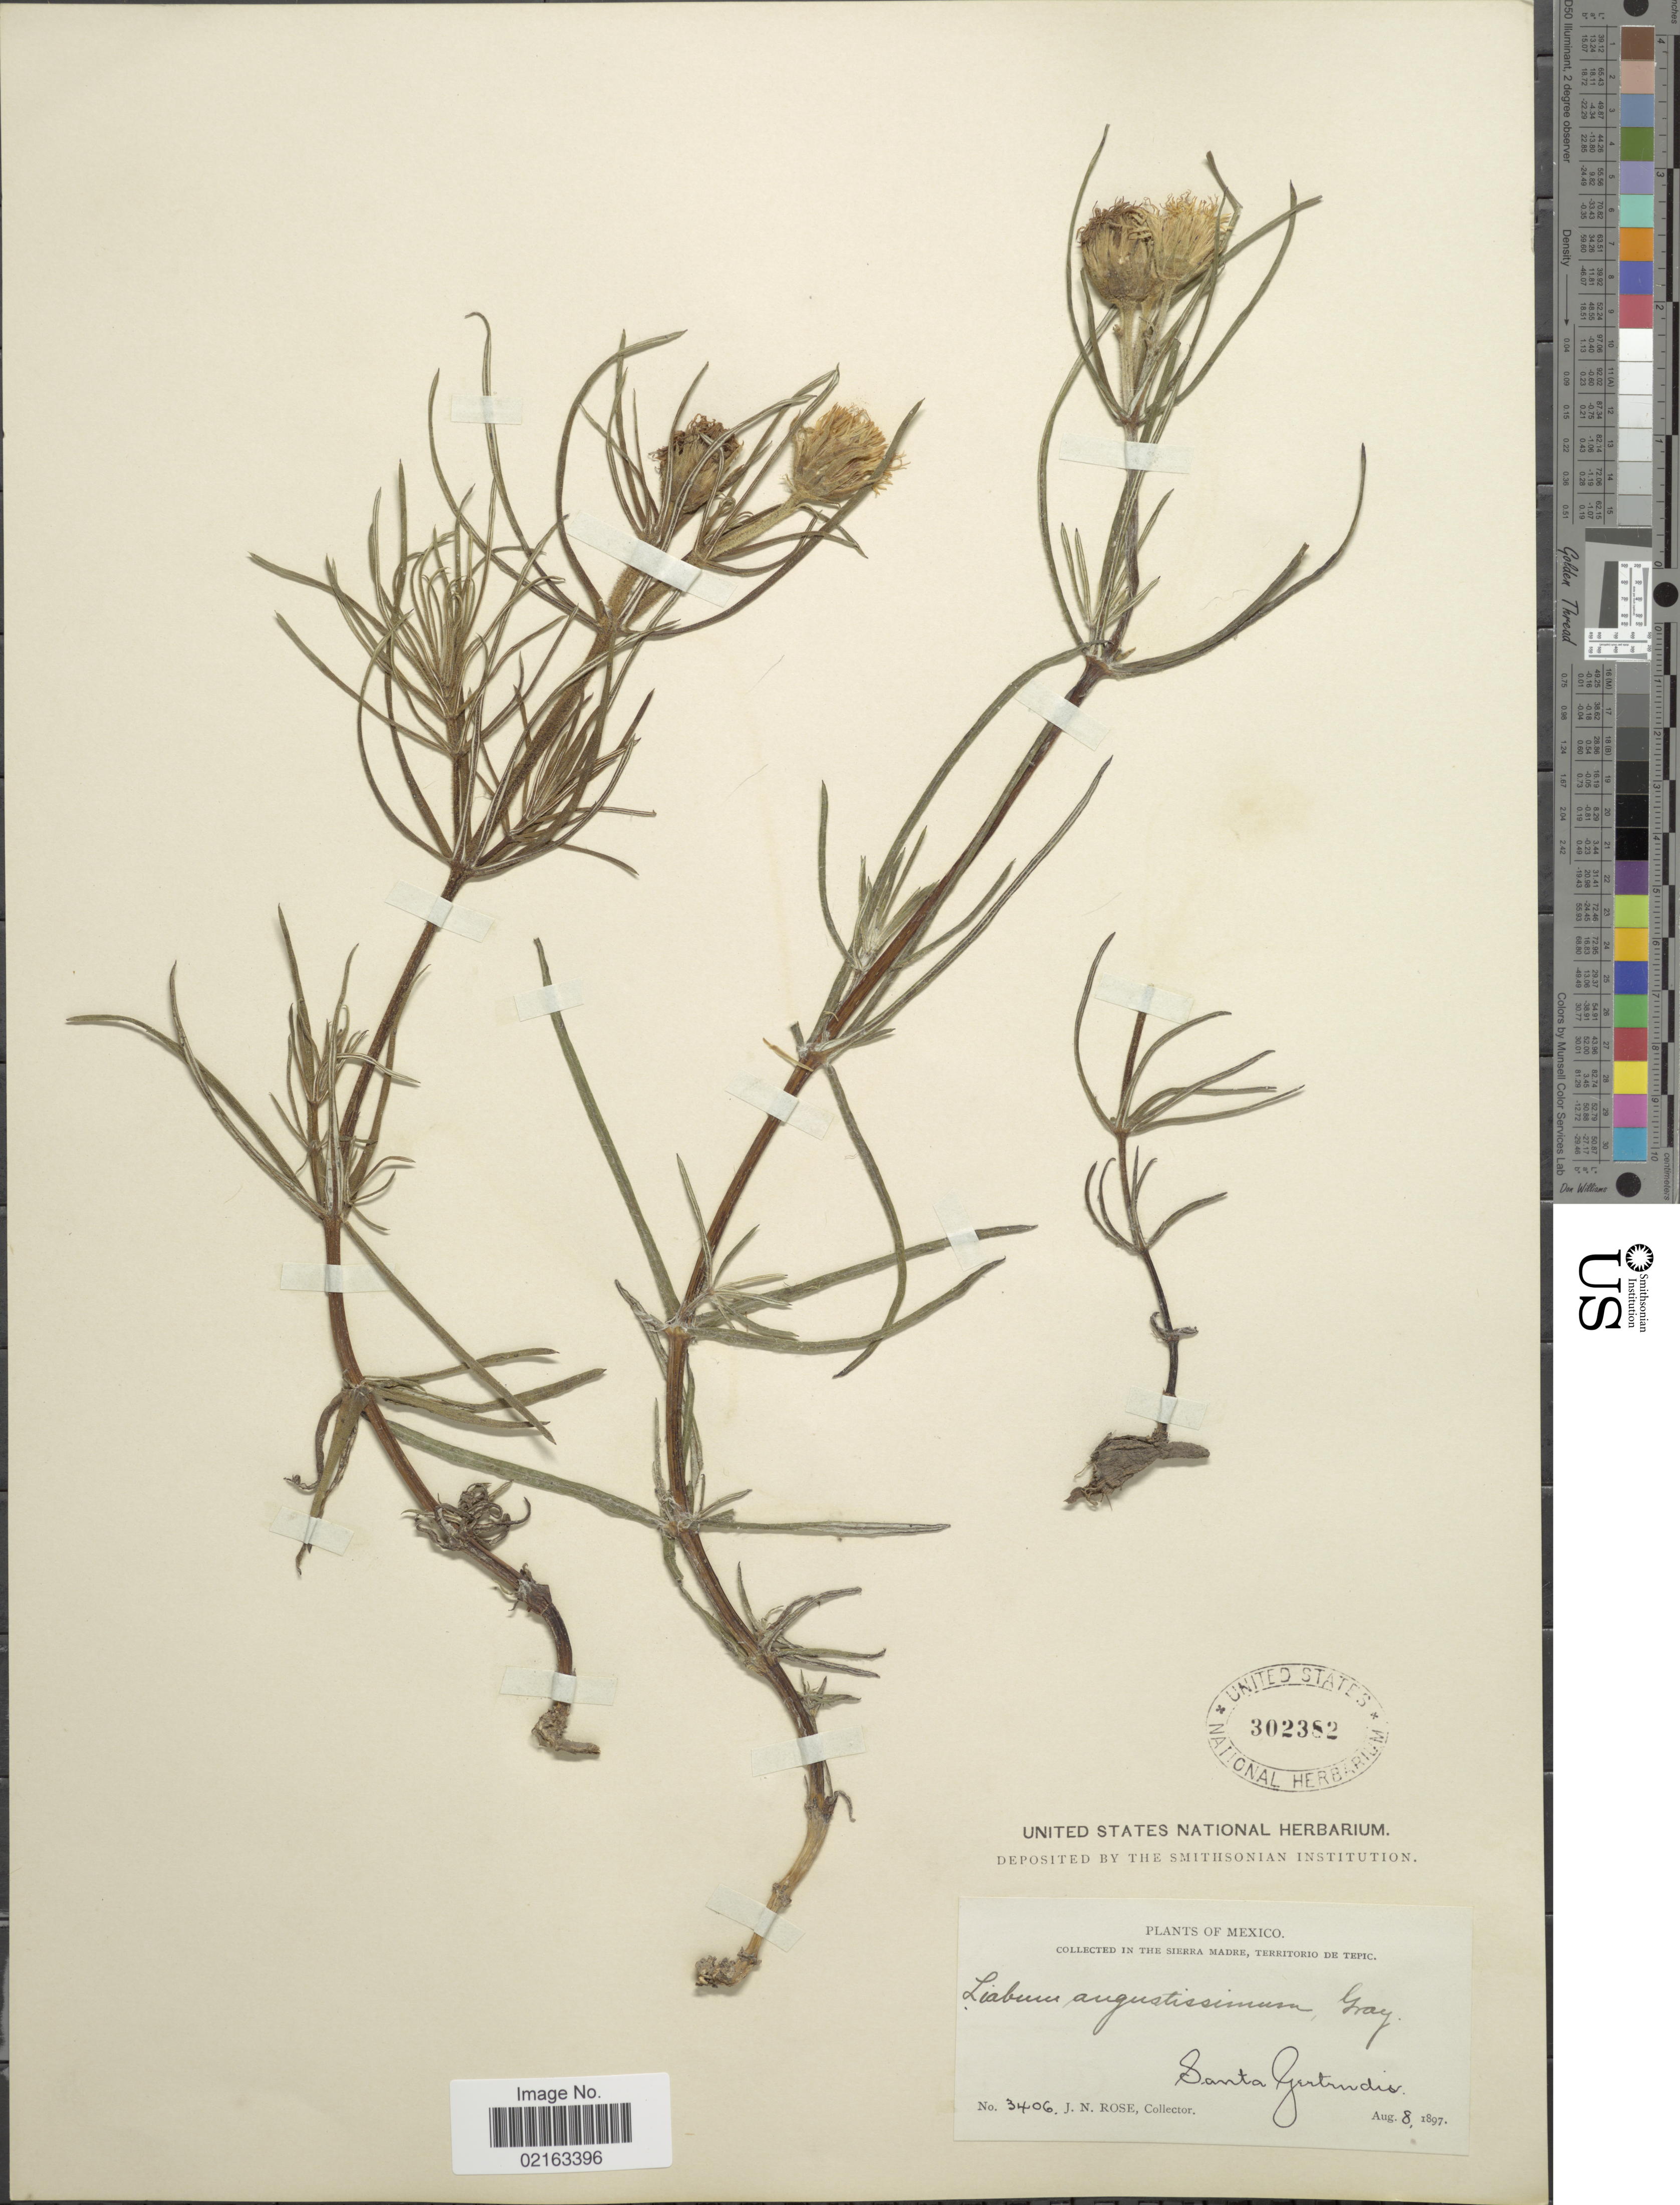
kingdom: Plantae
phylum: Tracheophyta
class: Magnoliopsida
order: Asterales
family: Asteraceae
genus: Sinclairia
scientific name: Sinclairia angustissima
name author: (A. Gray) B.L. Turner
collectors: J. N. Rose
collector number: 3406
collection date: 1897-08-08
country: Mexico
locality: In the Sierra Madre, Territorio de Tepic. Santa Gertrudis.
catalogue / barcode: US 302382